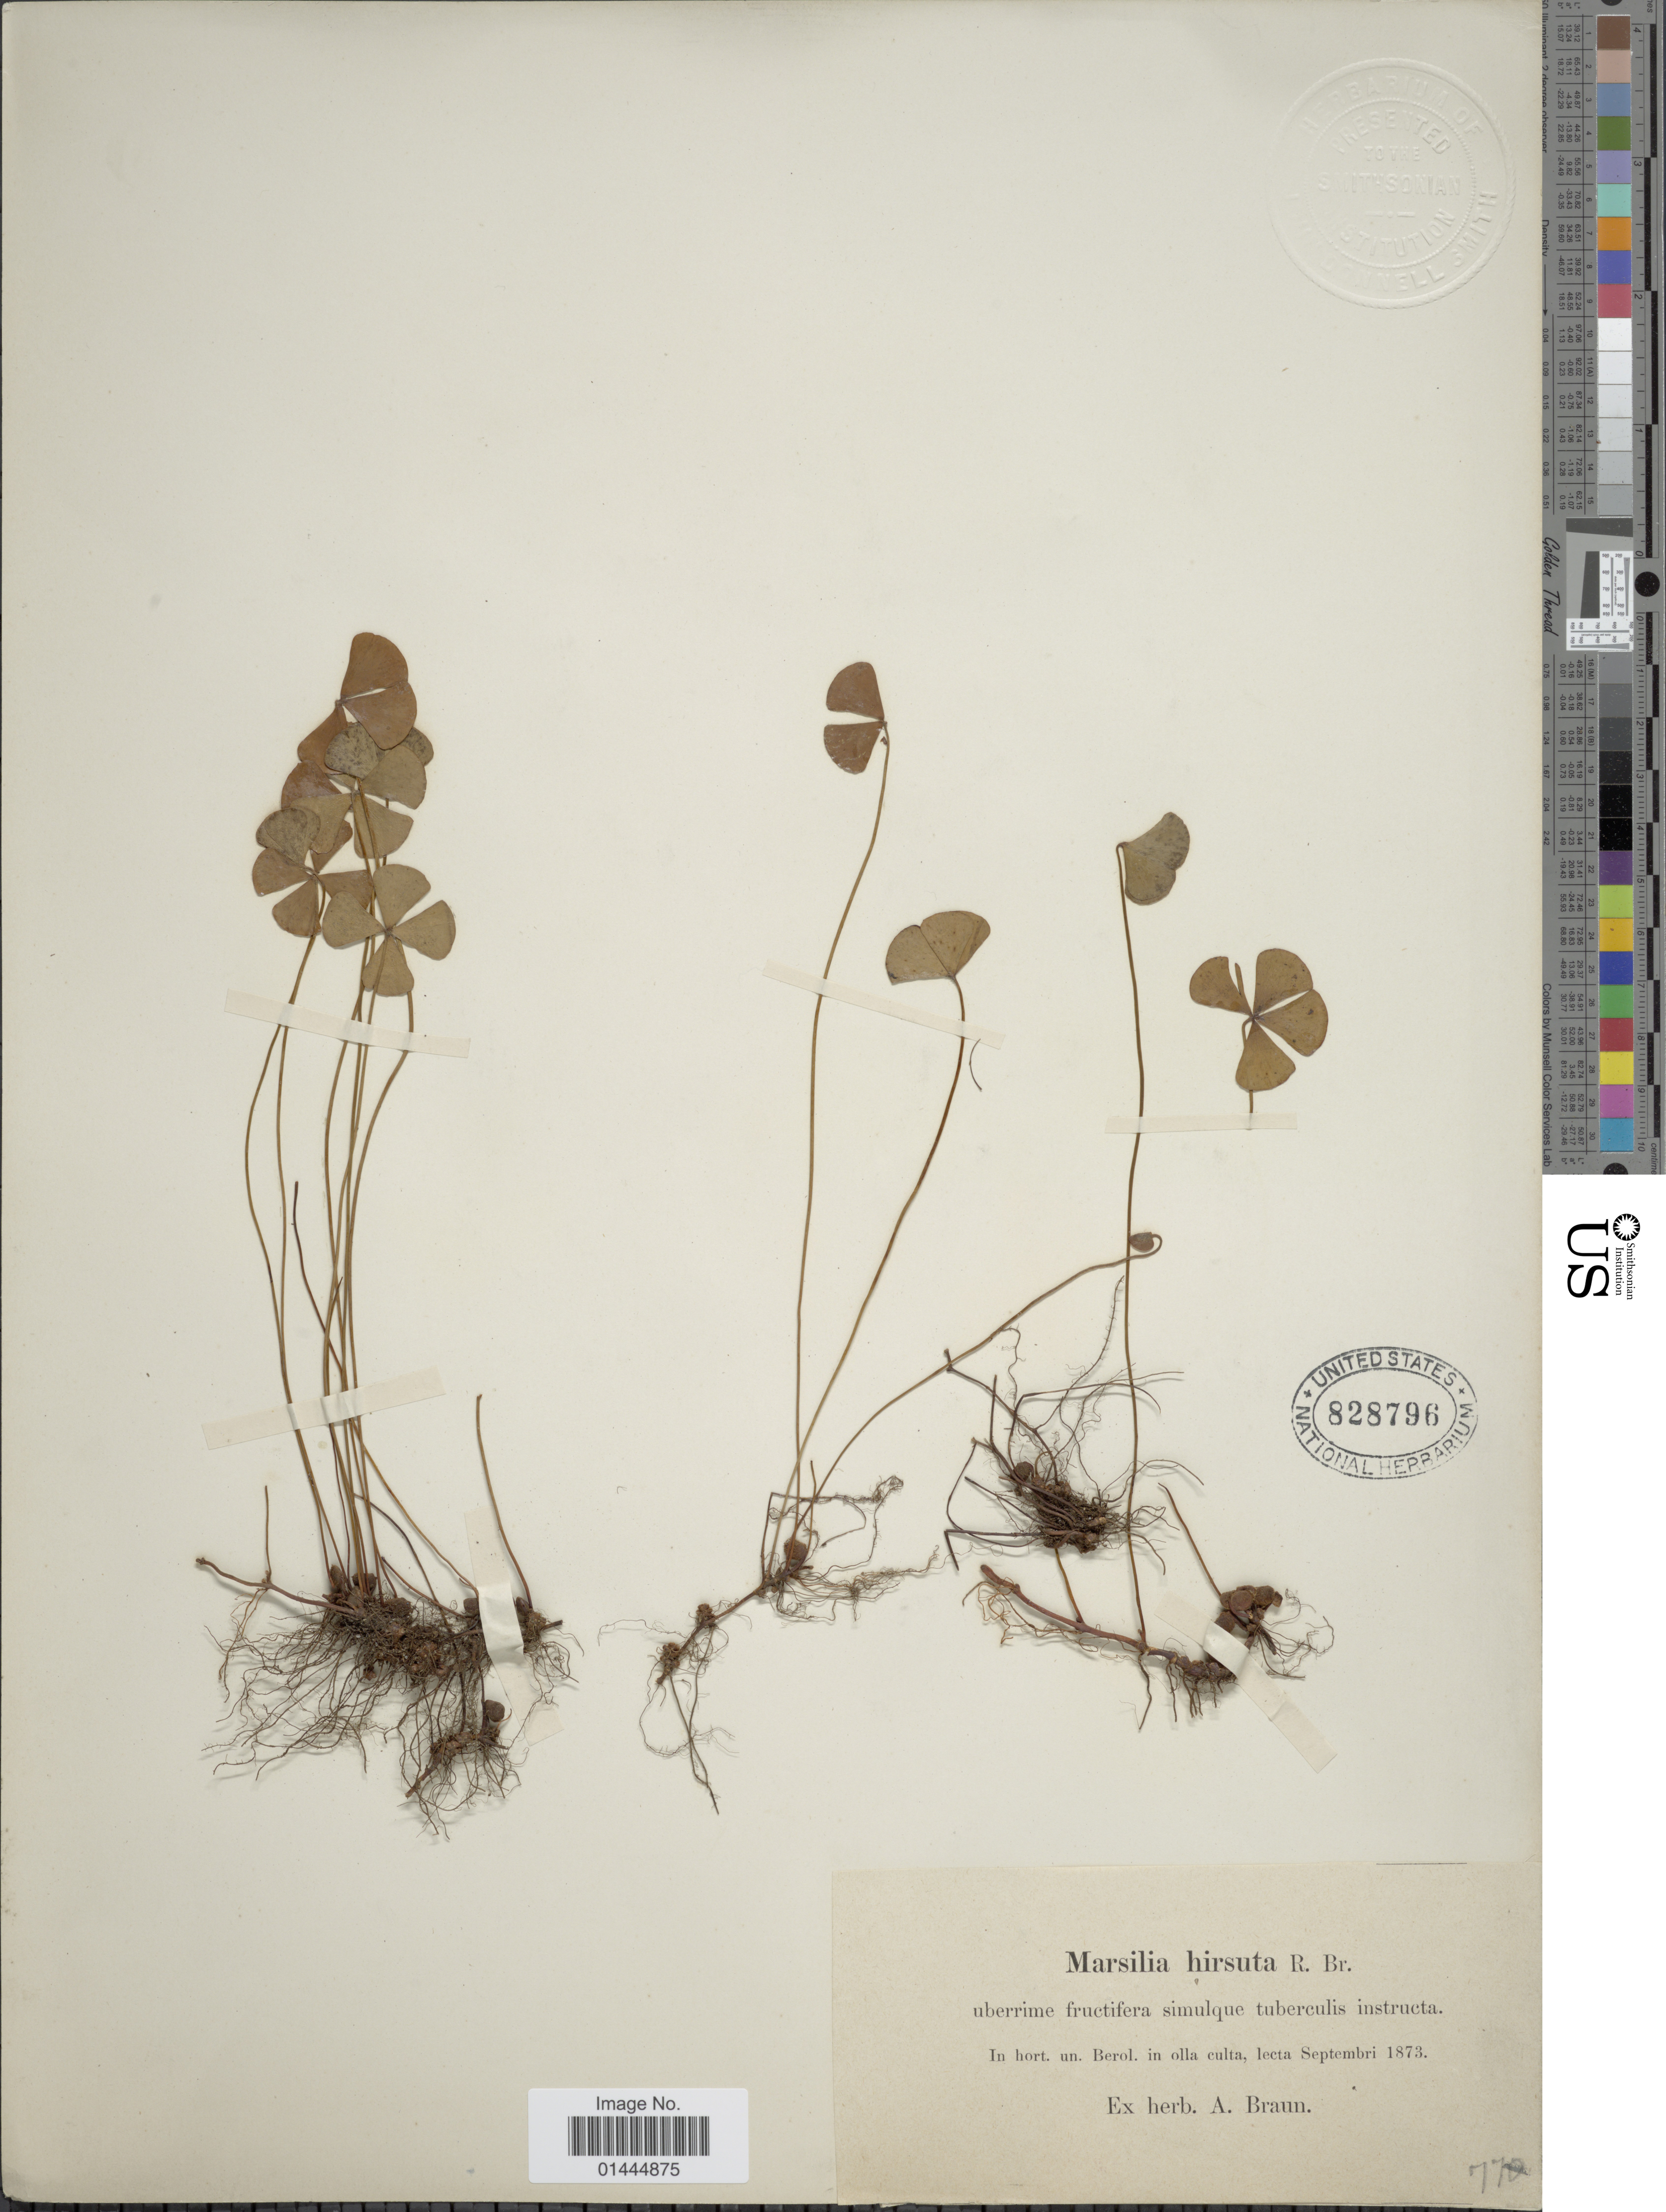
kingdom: Plantae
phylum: Tracheophyta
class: Polypodiopsida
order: Salviniales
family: Marsileaceae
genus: Marsilea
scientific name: Marsilea hirsuta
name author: R. Br.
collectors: ex herb. A. Braun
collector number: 770*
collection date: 1873-09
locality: In hort. un. Berol. in olla culta.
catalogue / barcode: US 828796